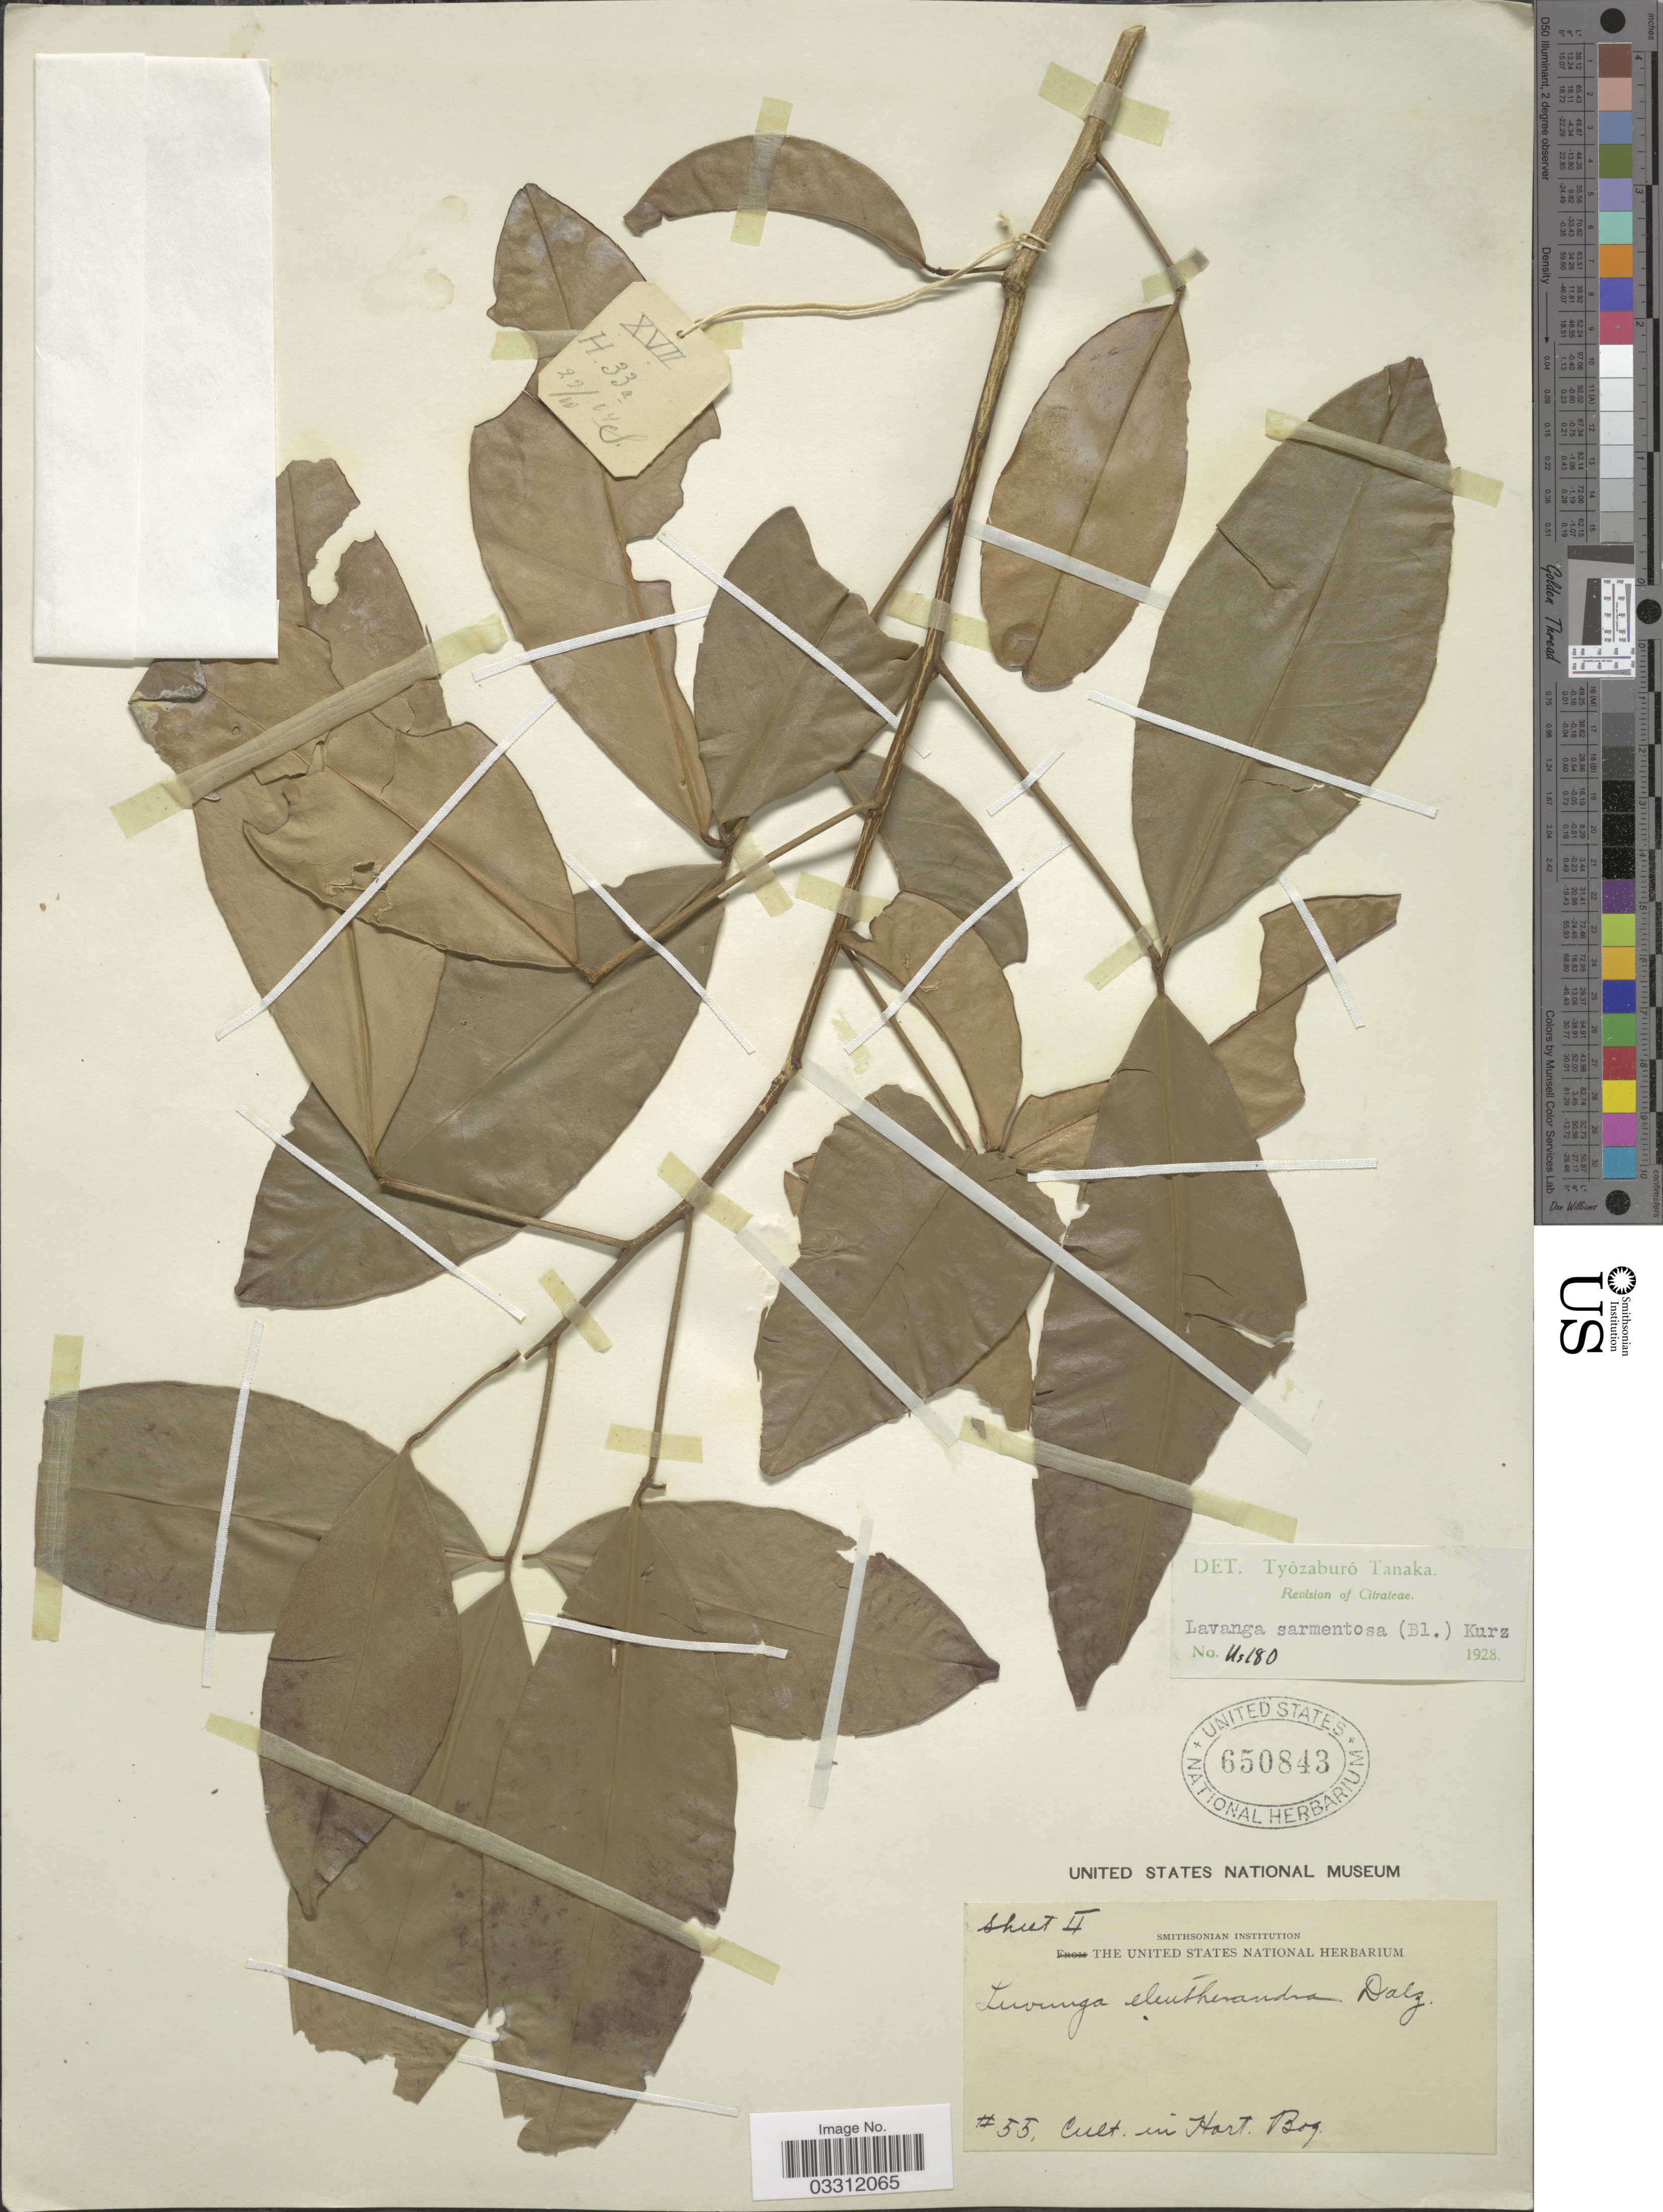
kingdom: Plantae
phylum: Tracheophyta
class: Magnoliopsida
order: Sapindales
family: Rutaceae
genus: Luvunga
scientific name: Luvunga sarmentosa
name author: Kurz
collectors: ex herb. United States National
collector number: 55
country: United States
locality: Cult. in Hort. Bog.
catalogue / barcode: US 650843